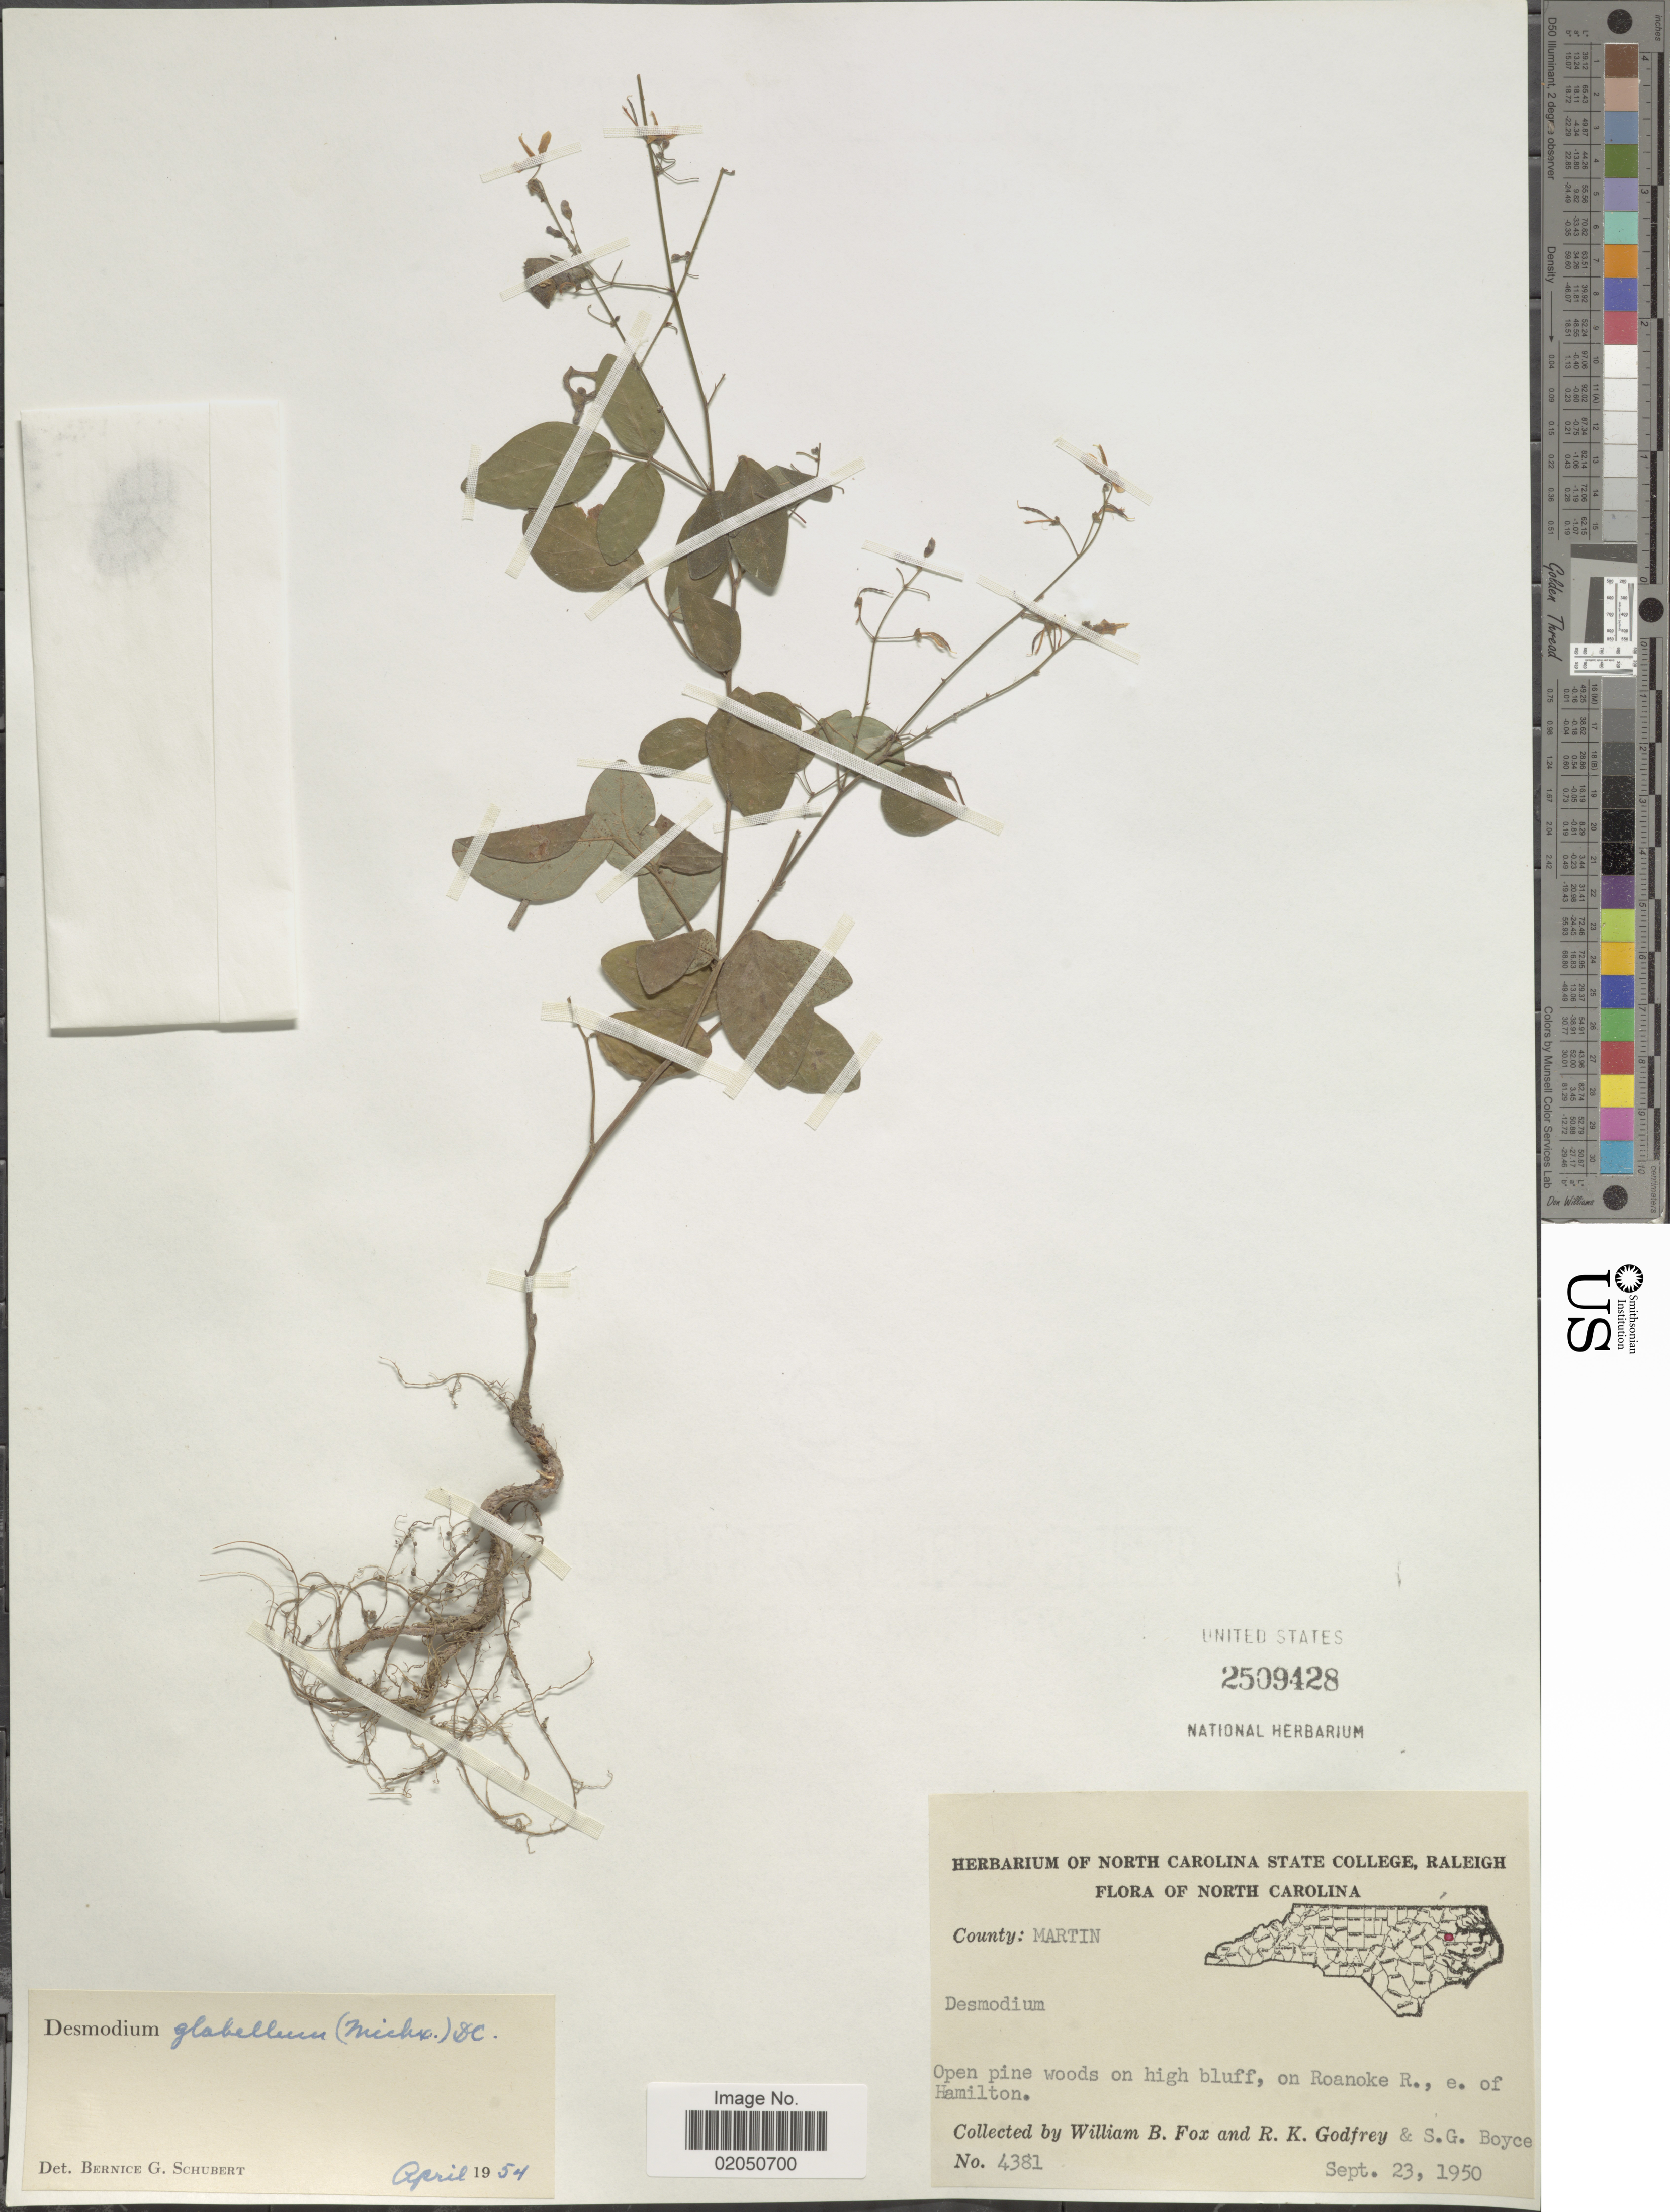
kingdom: Plantae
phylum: Tracheophyta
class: Magnoliopsida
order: Fabales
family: Fabaceae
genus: Desmodium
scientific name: Desmodium glabellum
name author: (Michx.) DC.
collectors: W. B. Fox, R. K. Godfrey & S. Boyce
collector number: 4381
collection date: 1950-09-23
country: United States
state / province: North Carolina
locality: County: Martin, on Roanoke R., e. of Hamilton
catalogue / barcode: US 2509428